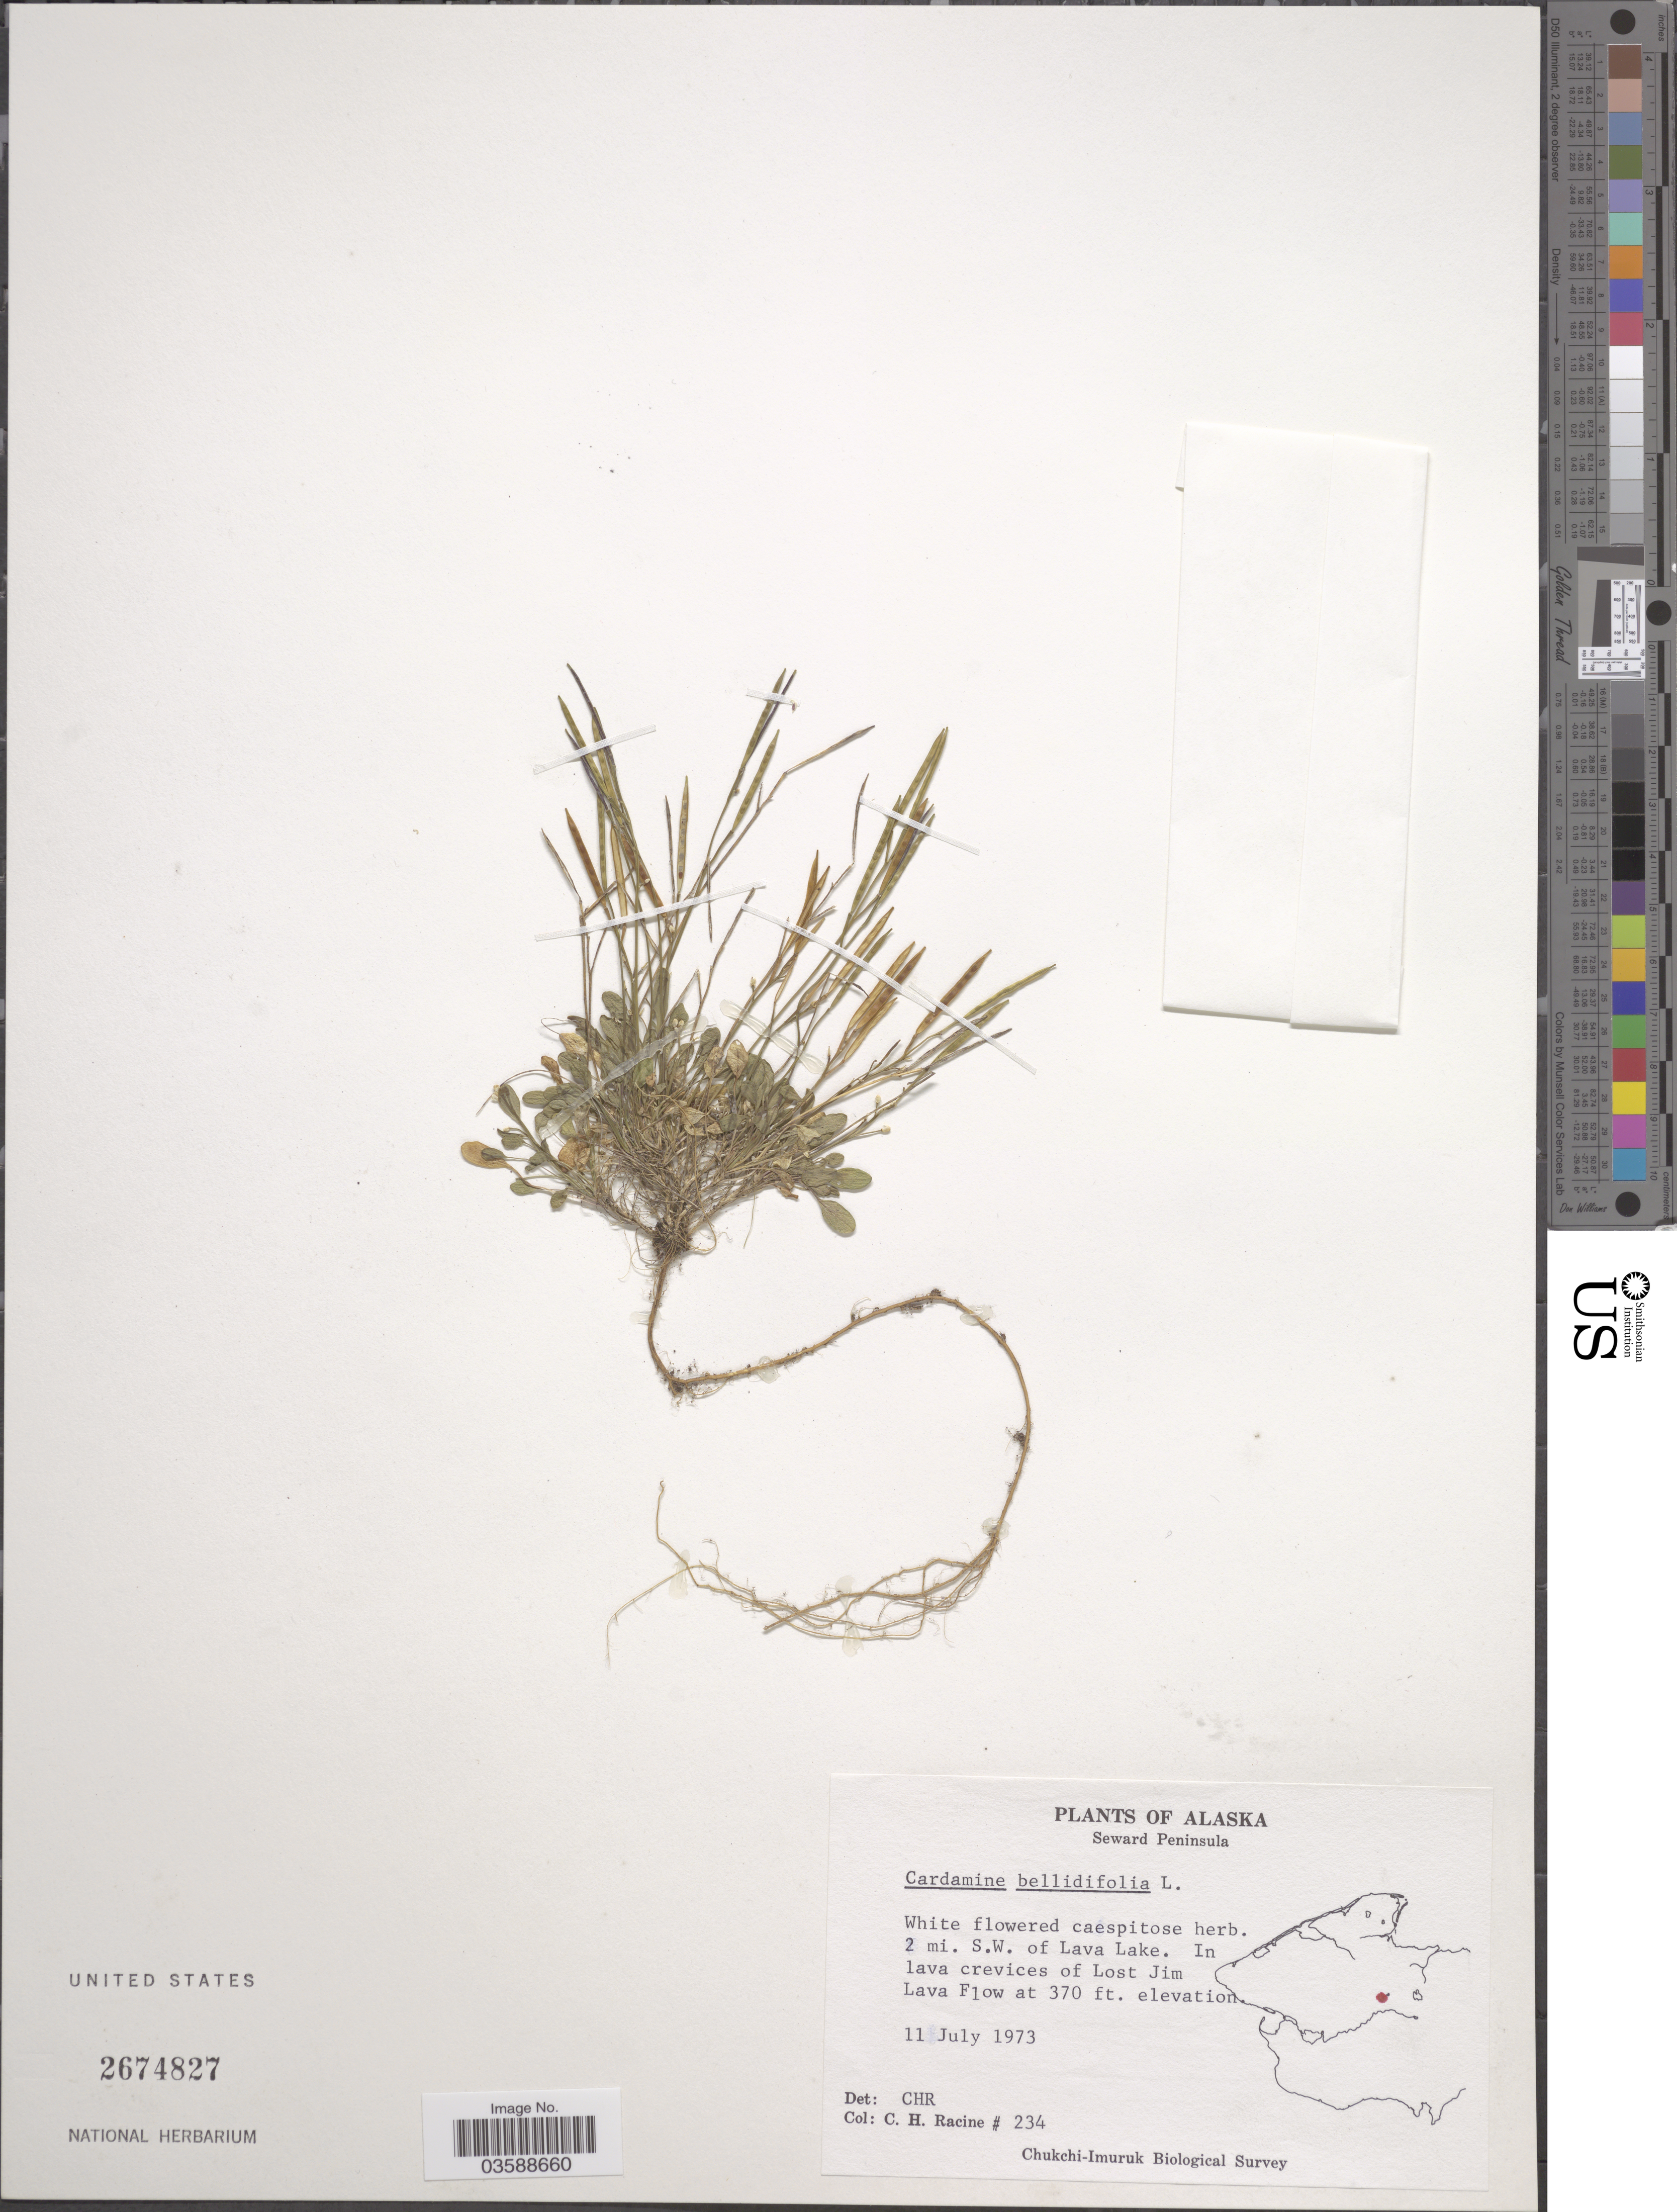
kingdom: Plantae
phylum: Tracheophyta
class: Magnoliopsida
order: Brassicales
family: Brassicaceae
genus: Cardamine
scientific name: Cardamine bellidifolia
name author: L.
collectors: C. Racine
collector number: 234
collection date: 1973-07-11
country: United States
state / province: Alaska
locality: Seward Peninsula. 2 mi. S.W. of Lava Lake. In lava crevices of Lost Jim Lava Flow.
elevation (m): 113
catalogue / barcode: US 2674827